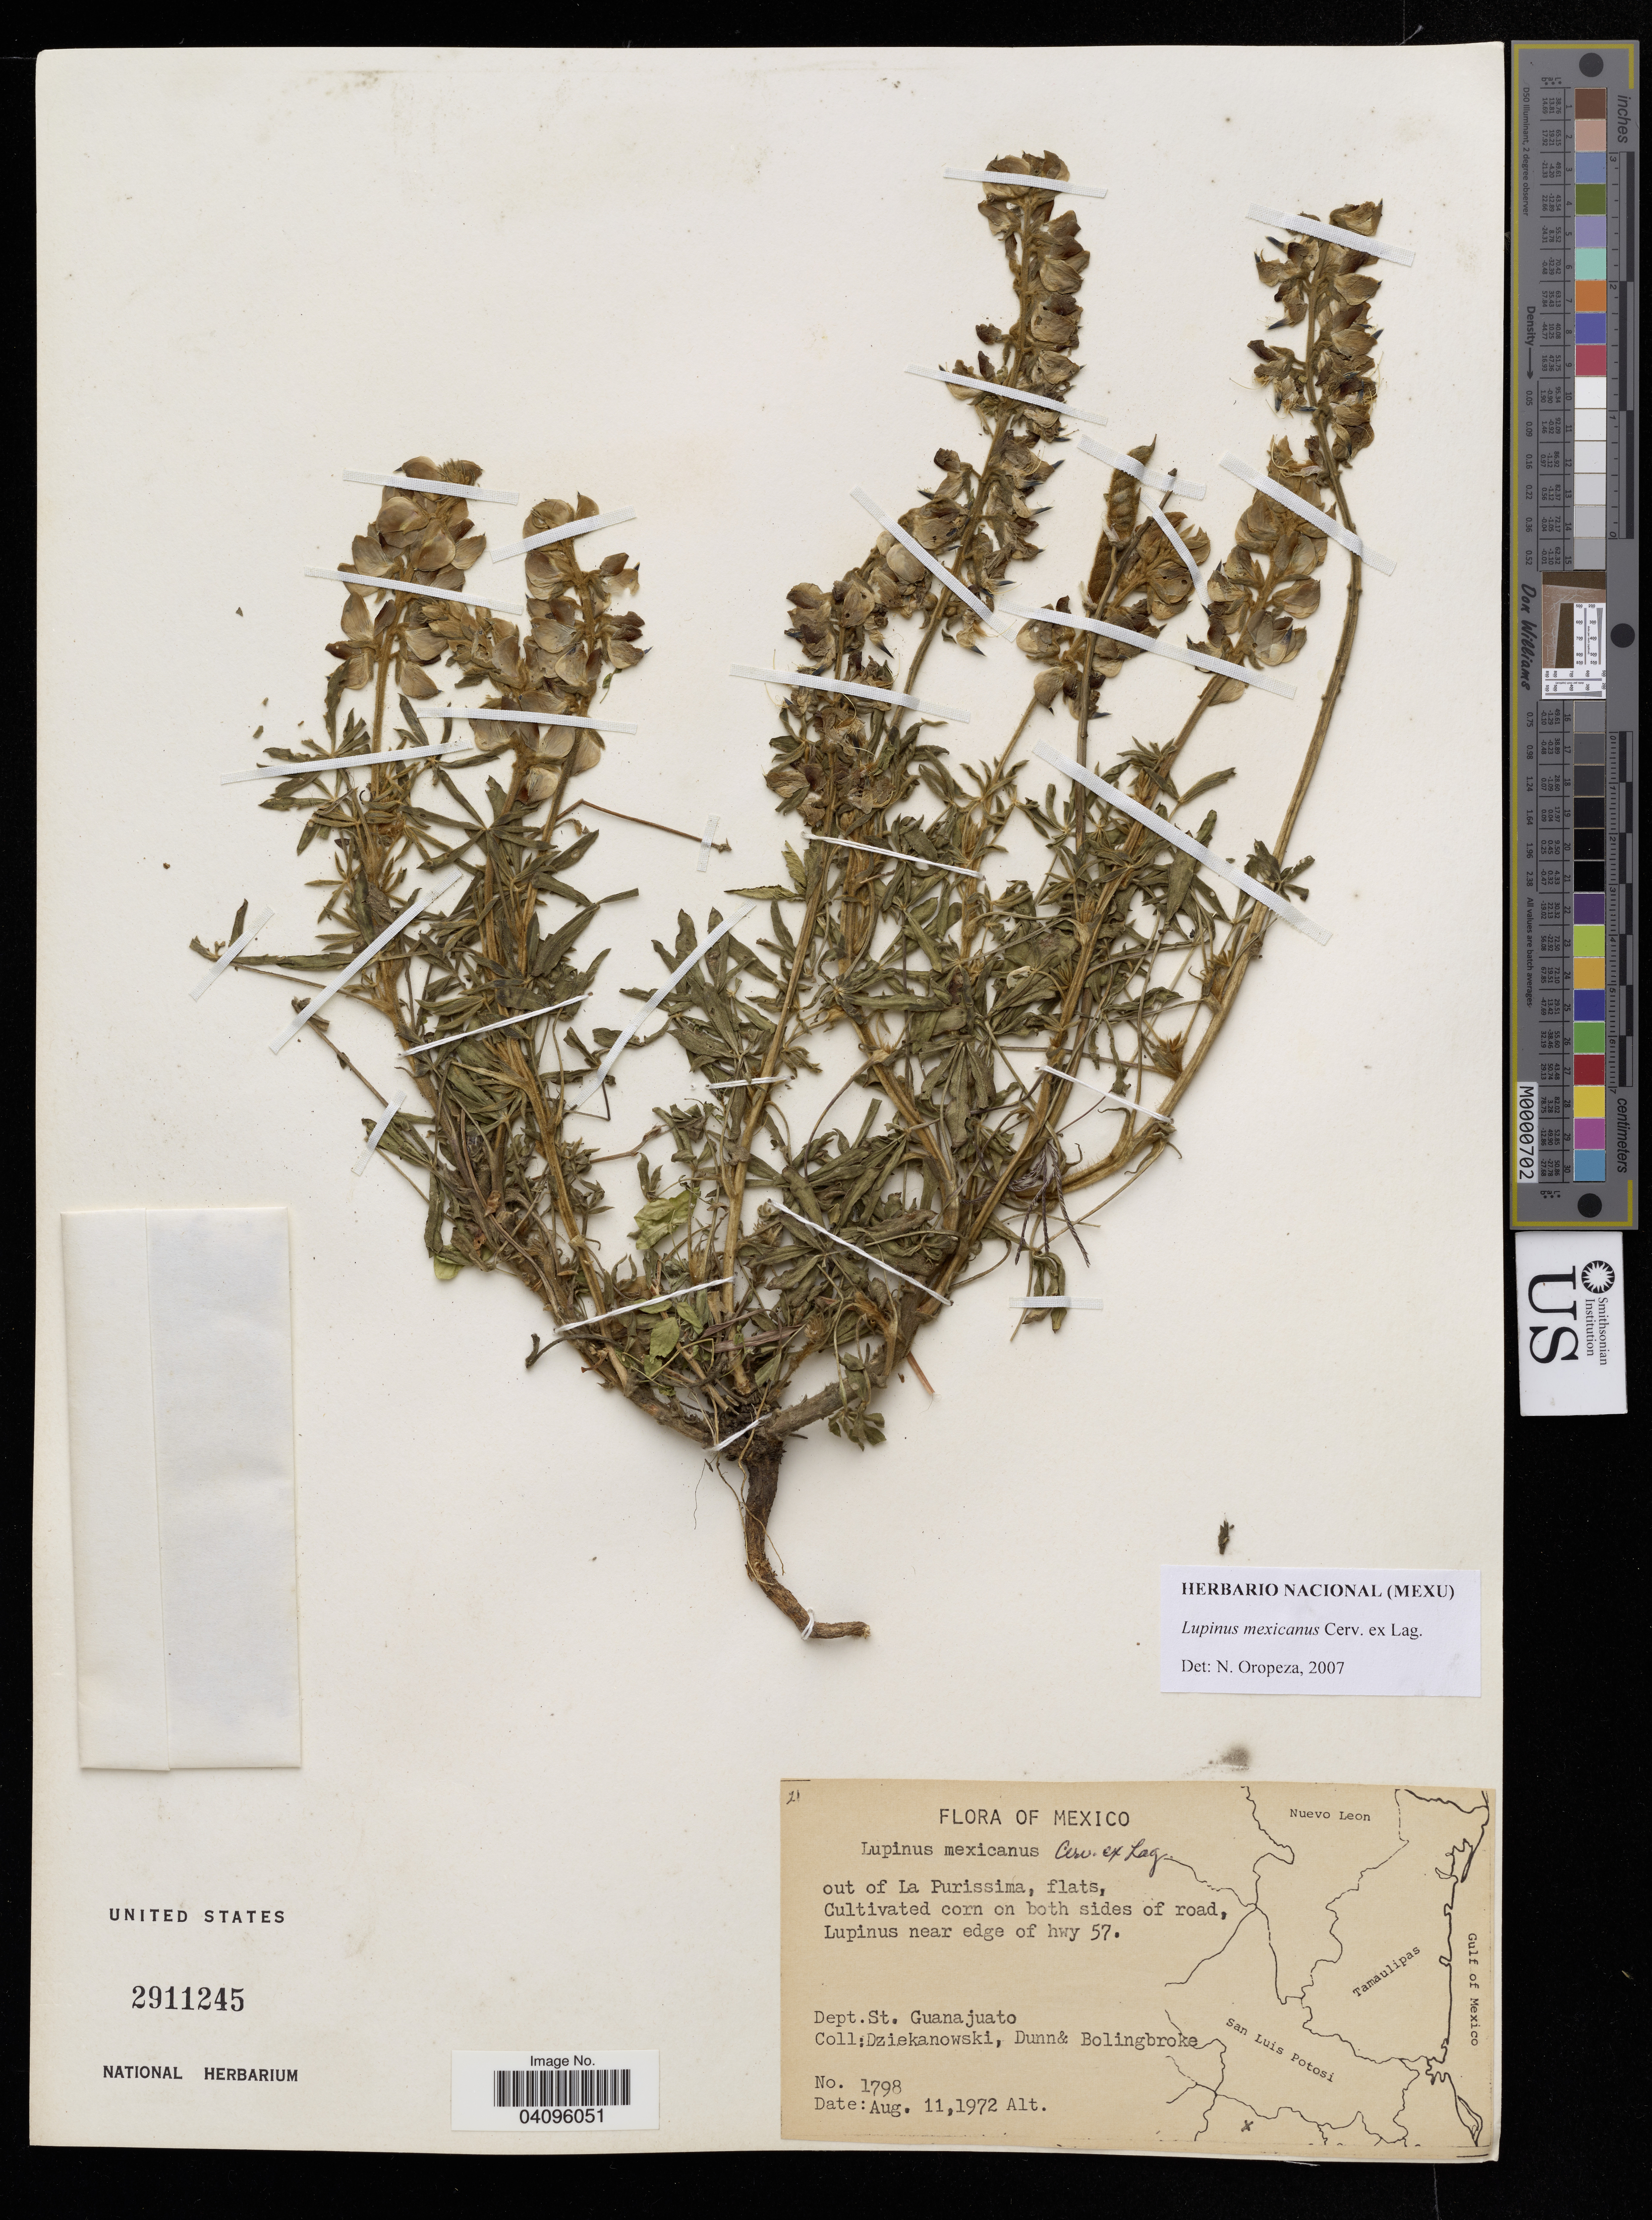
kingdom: Plantae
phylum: Tracheophyta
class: Magnoliopsida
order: Fabales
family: Fabaceae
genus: Lupinus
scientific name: Lupinus mexicanus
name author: Cerv. ex Lag.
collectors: Dziekanowski, -- Dunn & -. Bolingbroke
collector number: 1798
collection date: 1972-08-11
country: Mexico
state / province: Guanajuato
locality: Mexico. St. Guanajuato. Near edge of hwy 57.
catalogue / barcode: US 2911245